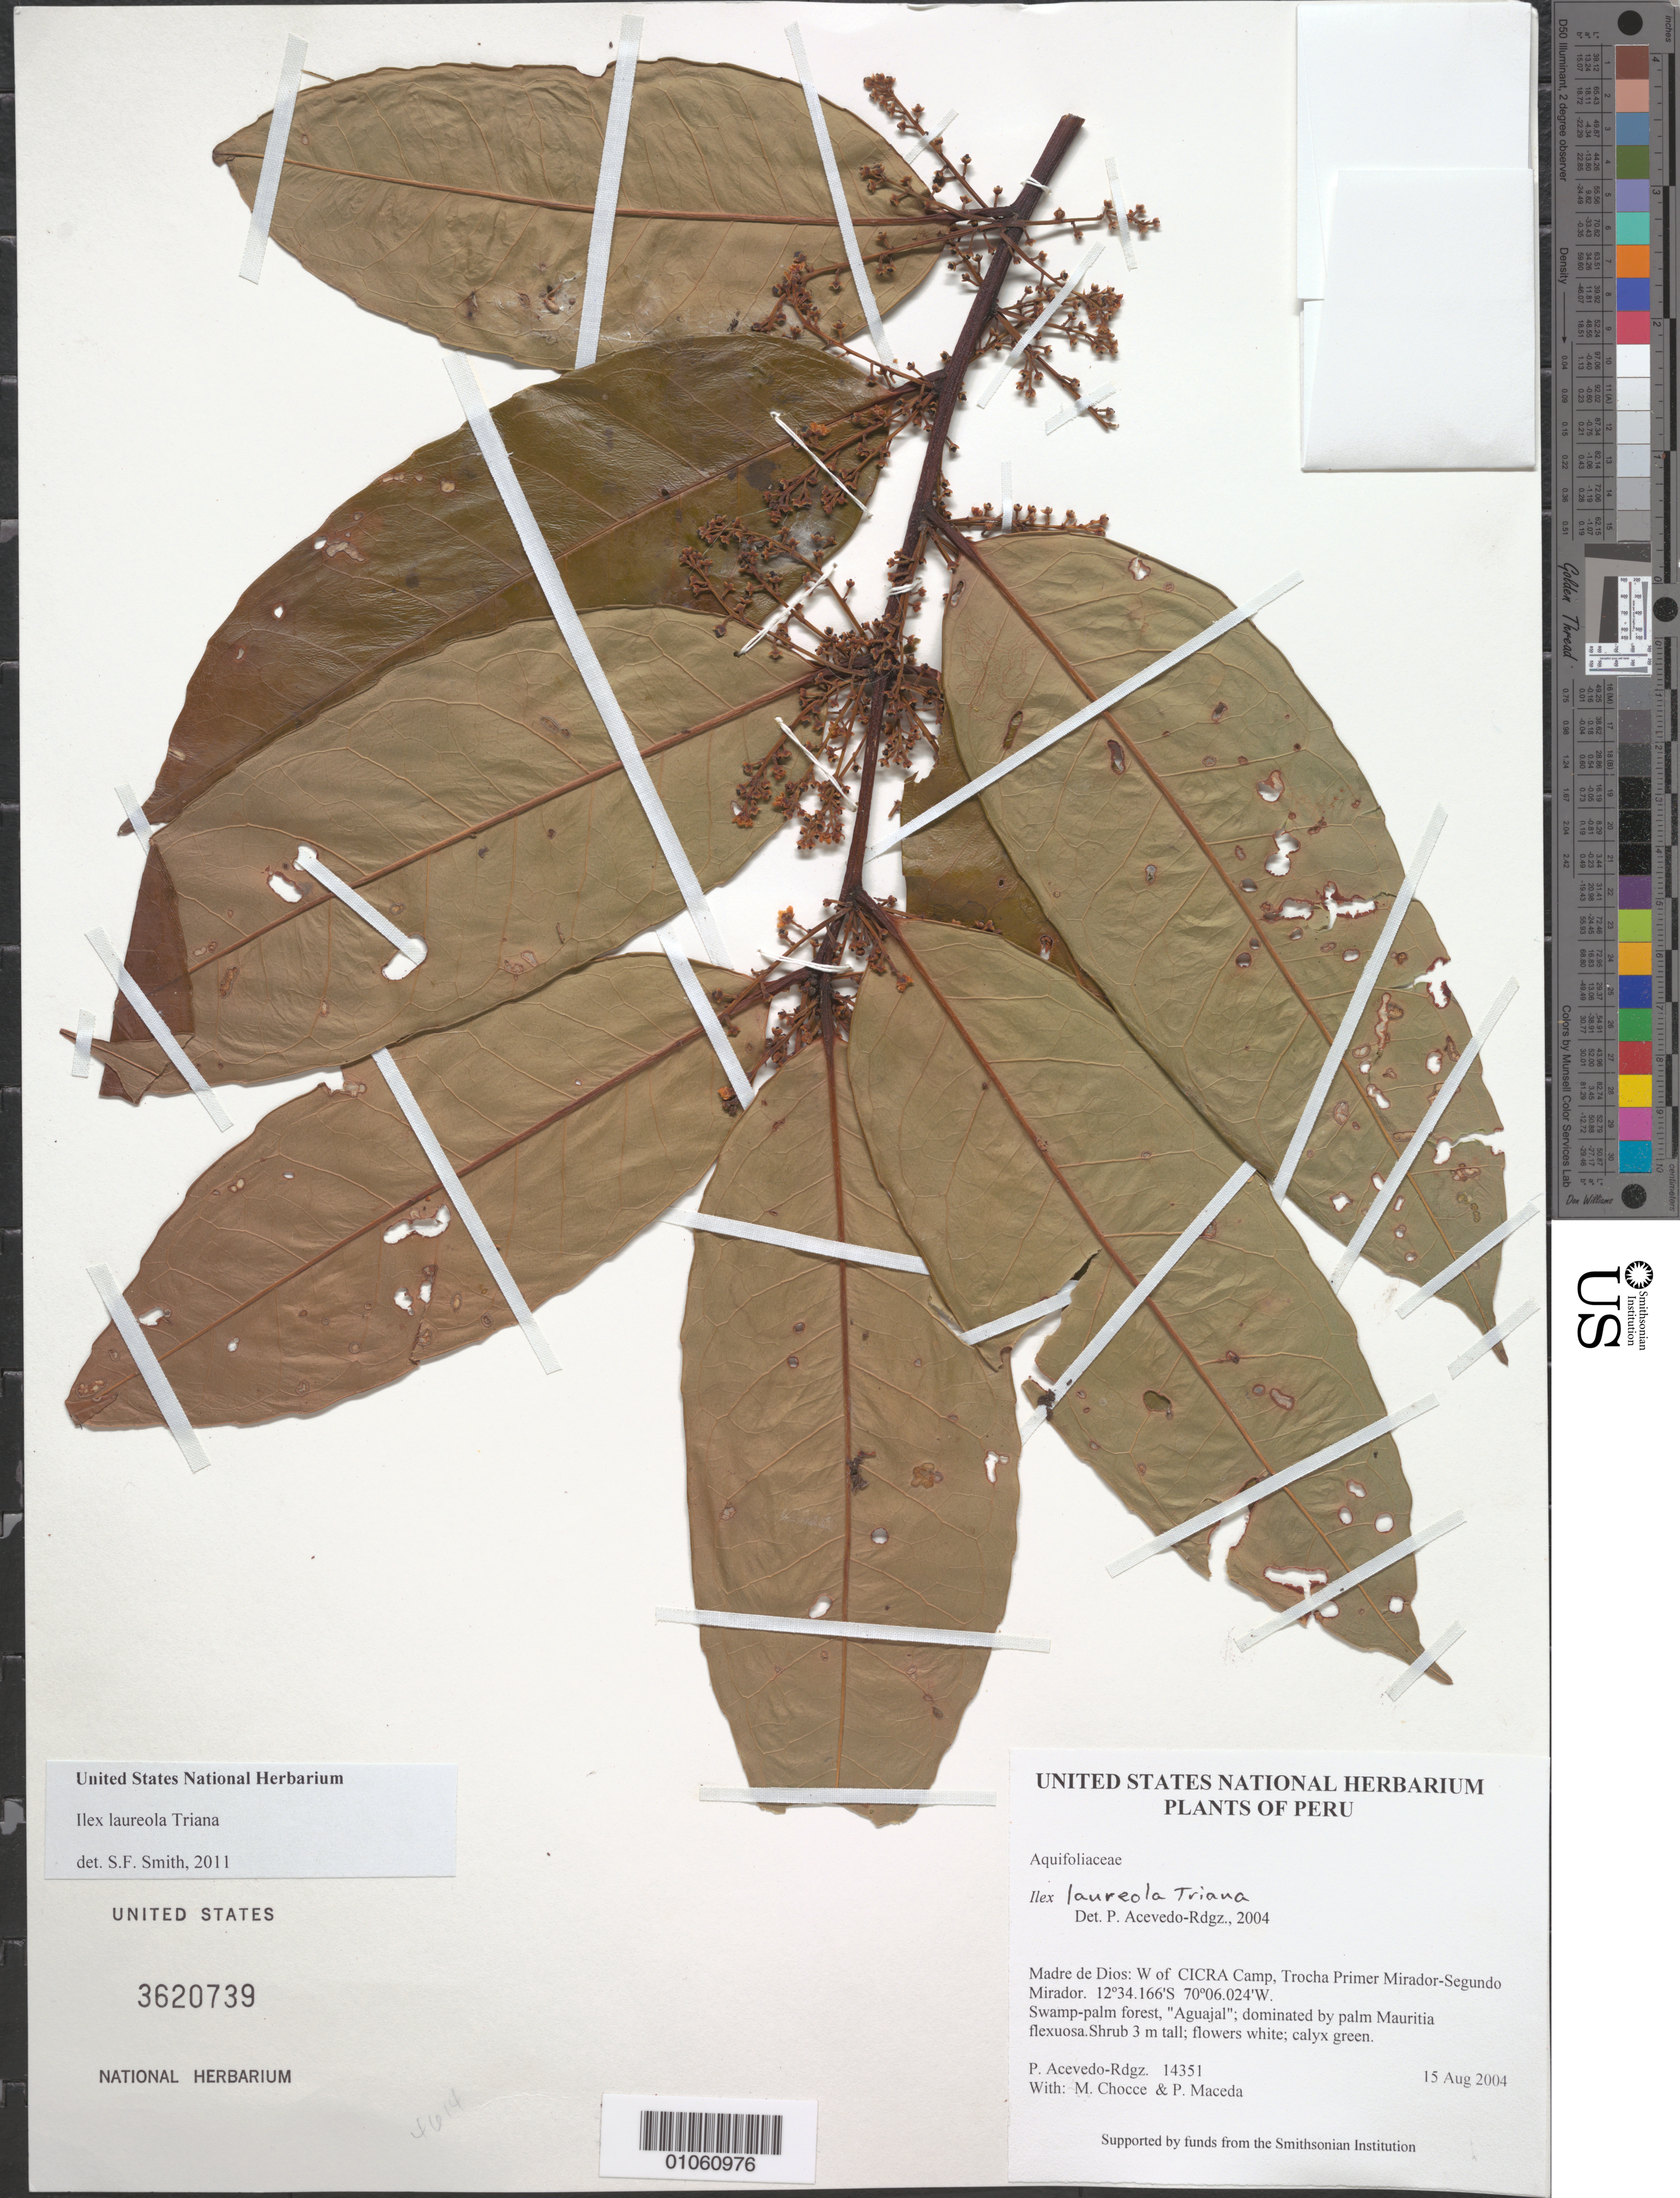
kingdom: Plantae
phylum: Tracheophyta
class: Magnoliopsida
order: Aquifoliales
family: Aquifoliaceae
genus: Ilex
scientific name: Ilex laureola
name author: Triana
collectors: P. Acevedo-Rodr., M. Chocce & P. Maceda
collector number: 14351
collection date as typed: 15 Aug 2004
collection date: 2004-08-15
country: Peru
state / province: Madre de Dios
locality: Madre de Dios: W of CICRA Camp, Trocha Primer Mirador-Segundo Mirador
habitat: Swamp-palm forest, "Aguajal"; dominated by palm Mauritia flexuosa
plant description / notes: B, K, NY, P, MICH, US, MO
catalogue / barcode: US 3620739